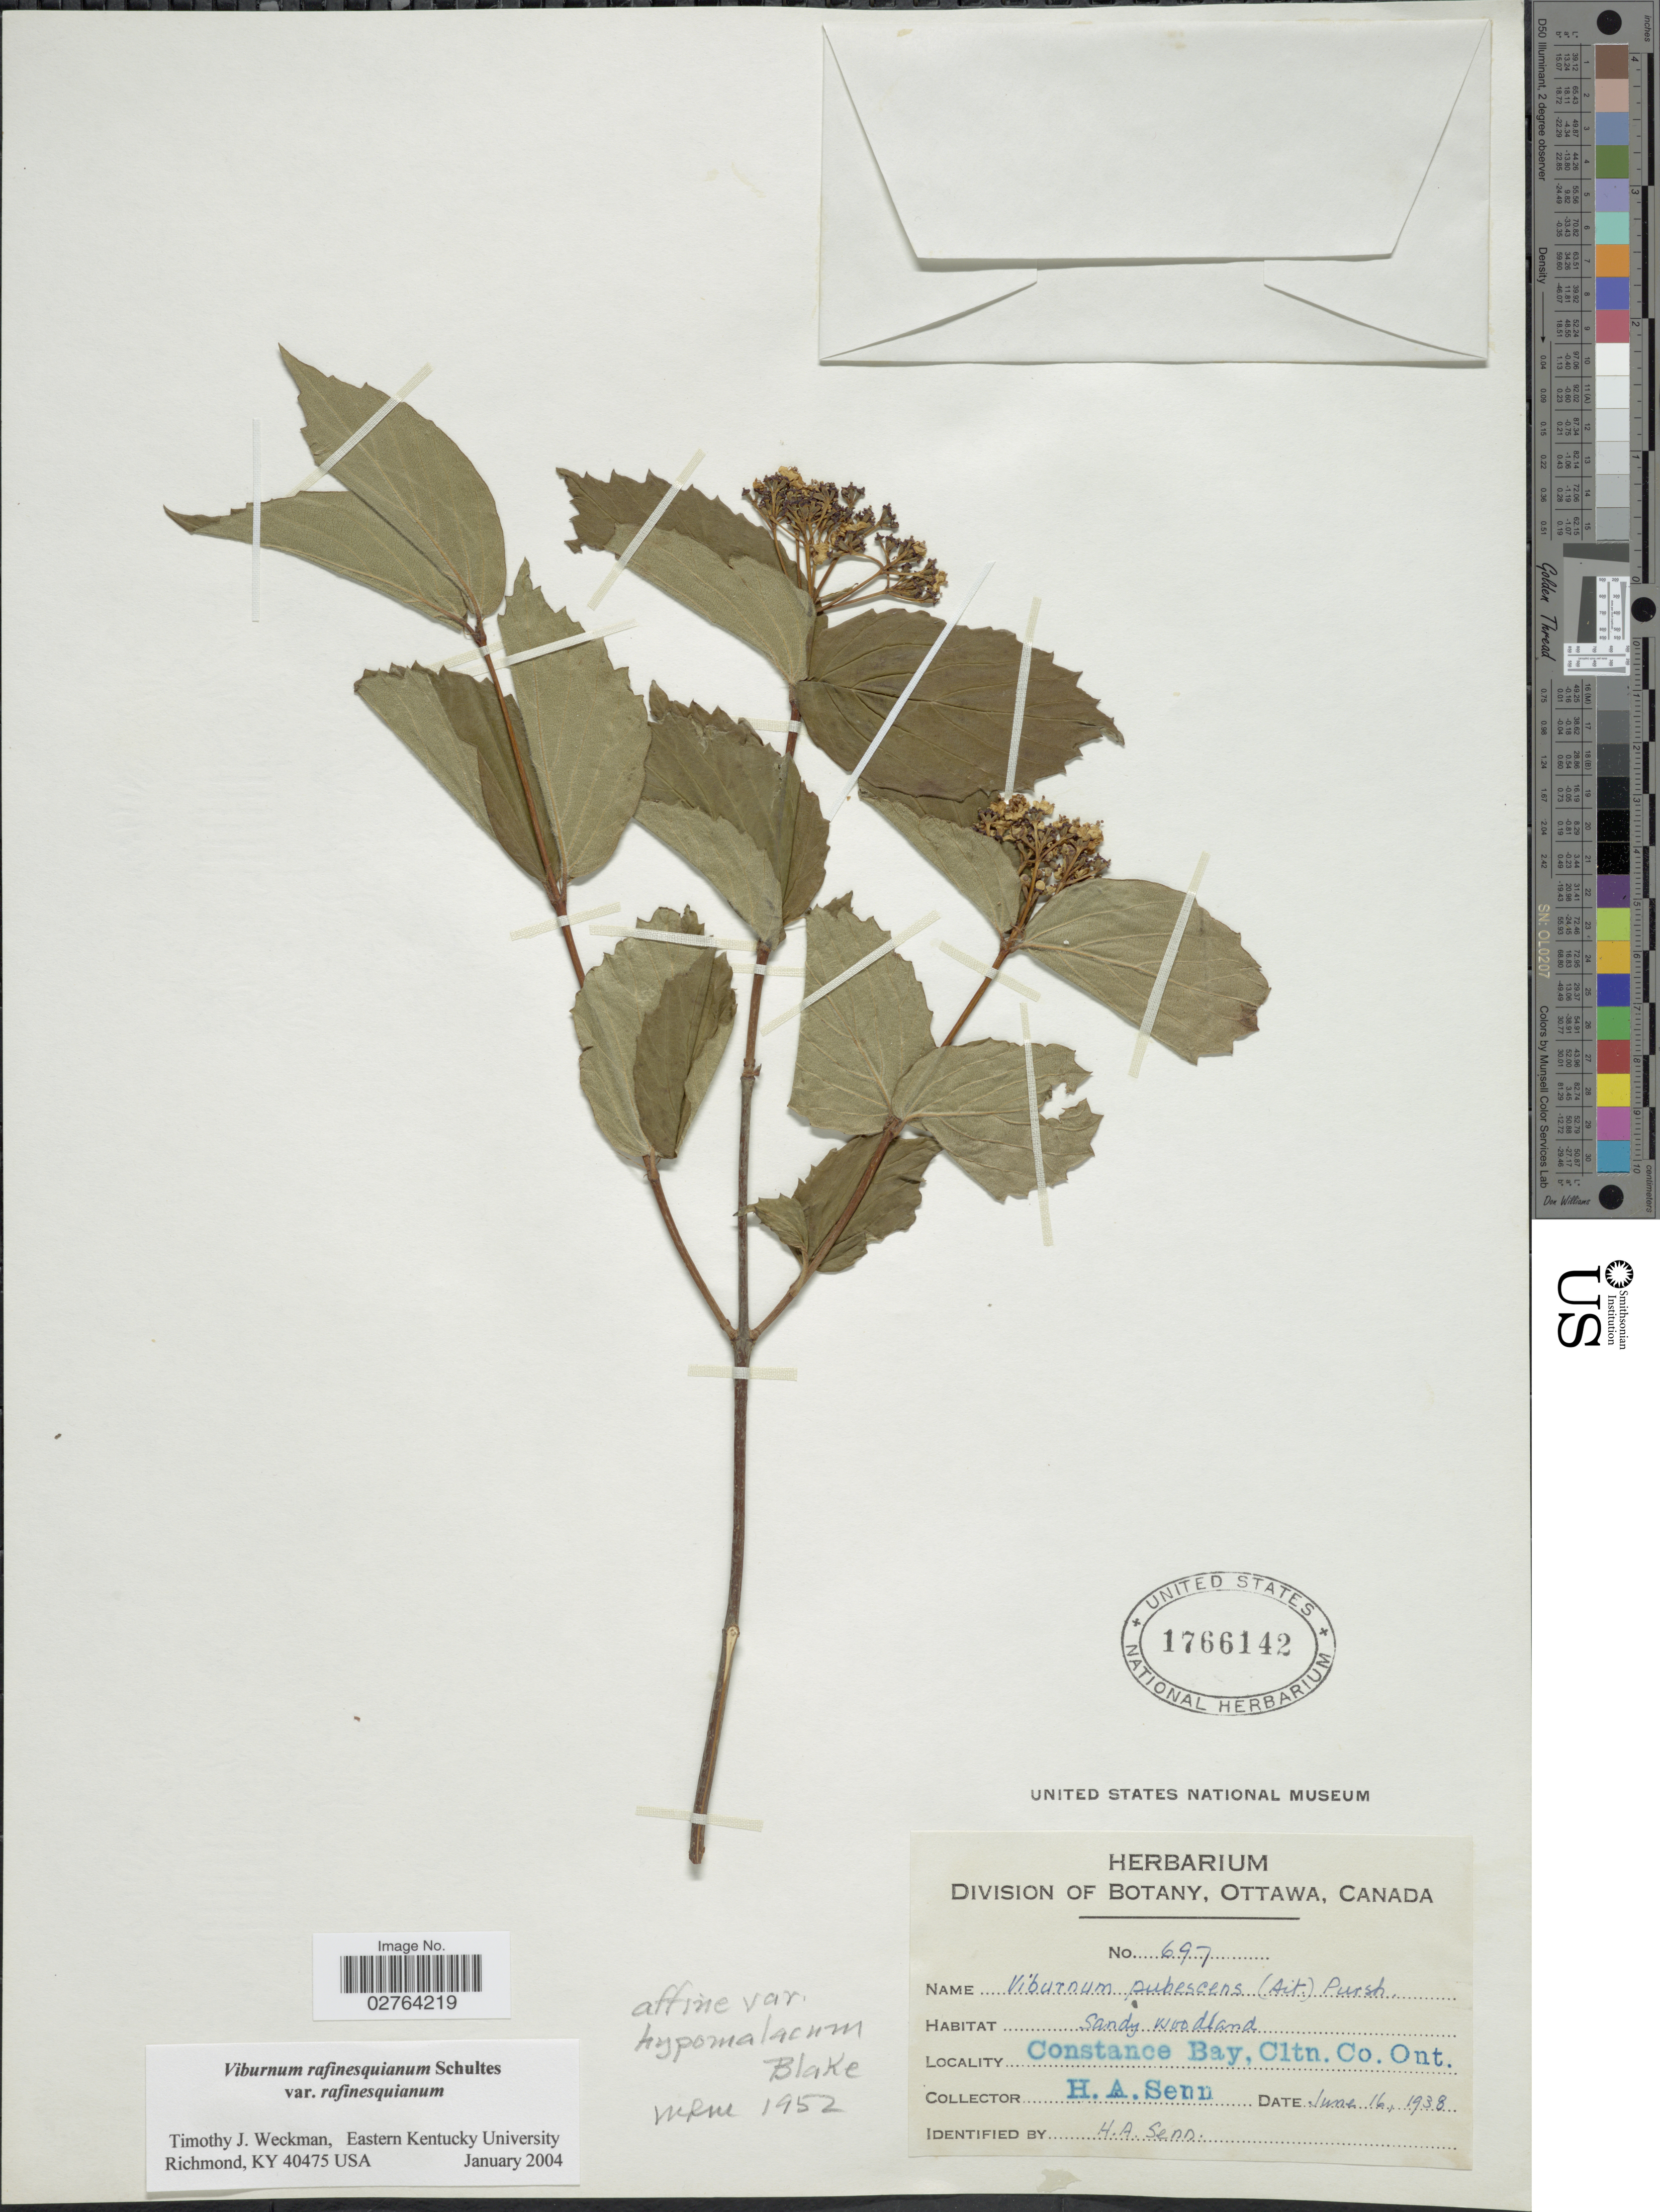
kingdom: Plantae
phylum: Tracheophyta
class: Magnoliopsida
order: Dipsacales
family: Viburnaceae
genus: Viburnum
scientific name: Viburnum rafinesqueanum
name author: Schult.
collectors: H. Senn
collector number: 697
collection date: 1938-06-16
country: Canada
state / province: Ontario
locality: Constance Bay, Cltn. Co. Ont.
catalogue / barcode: US 1766142